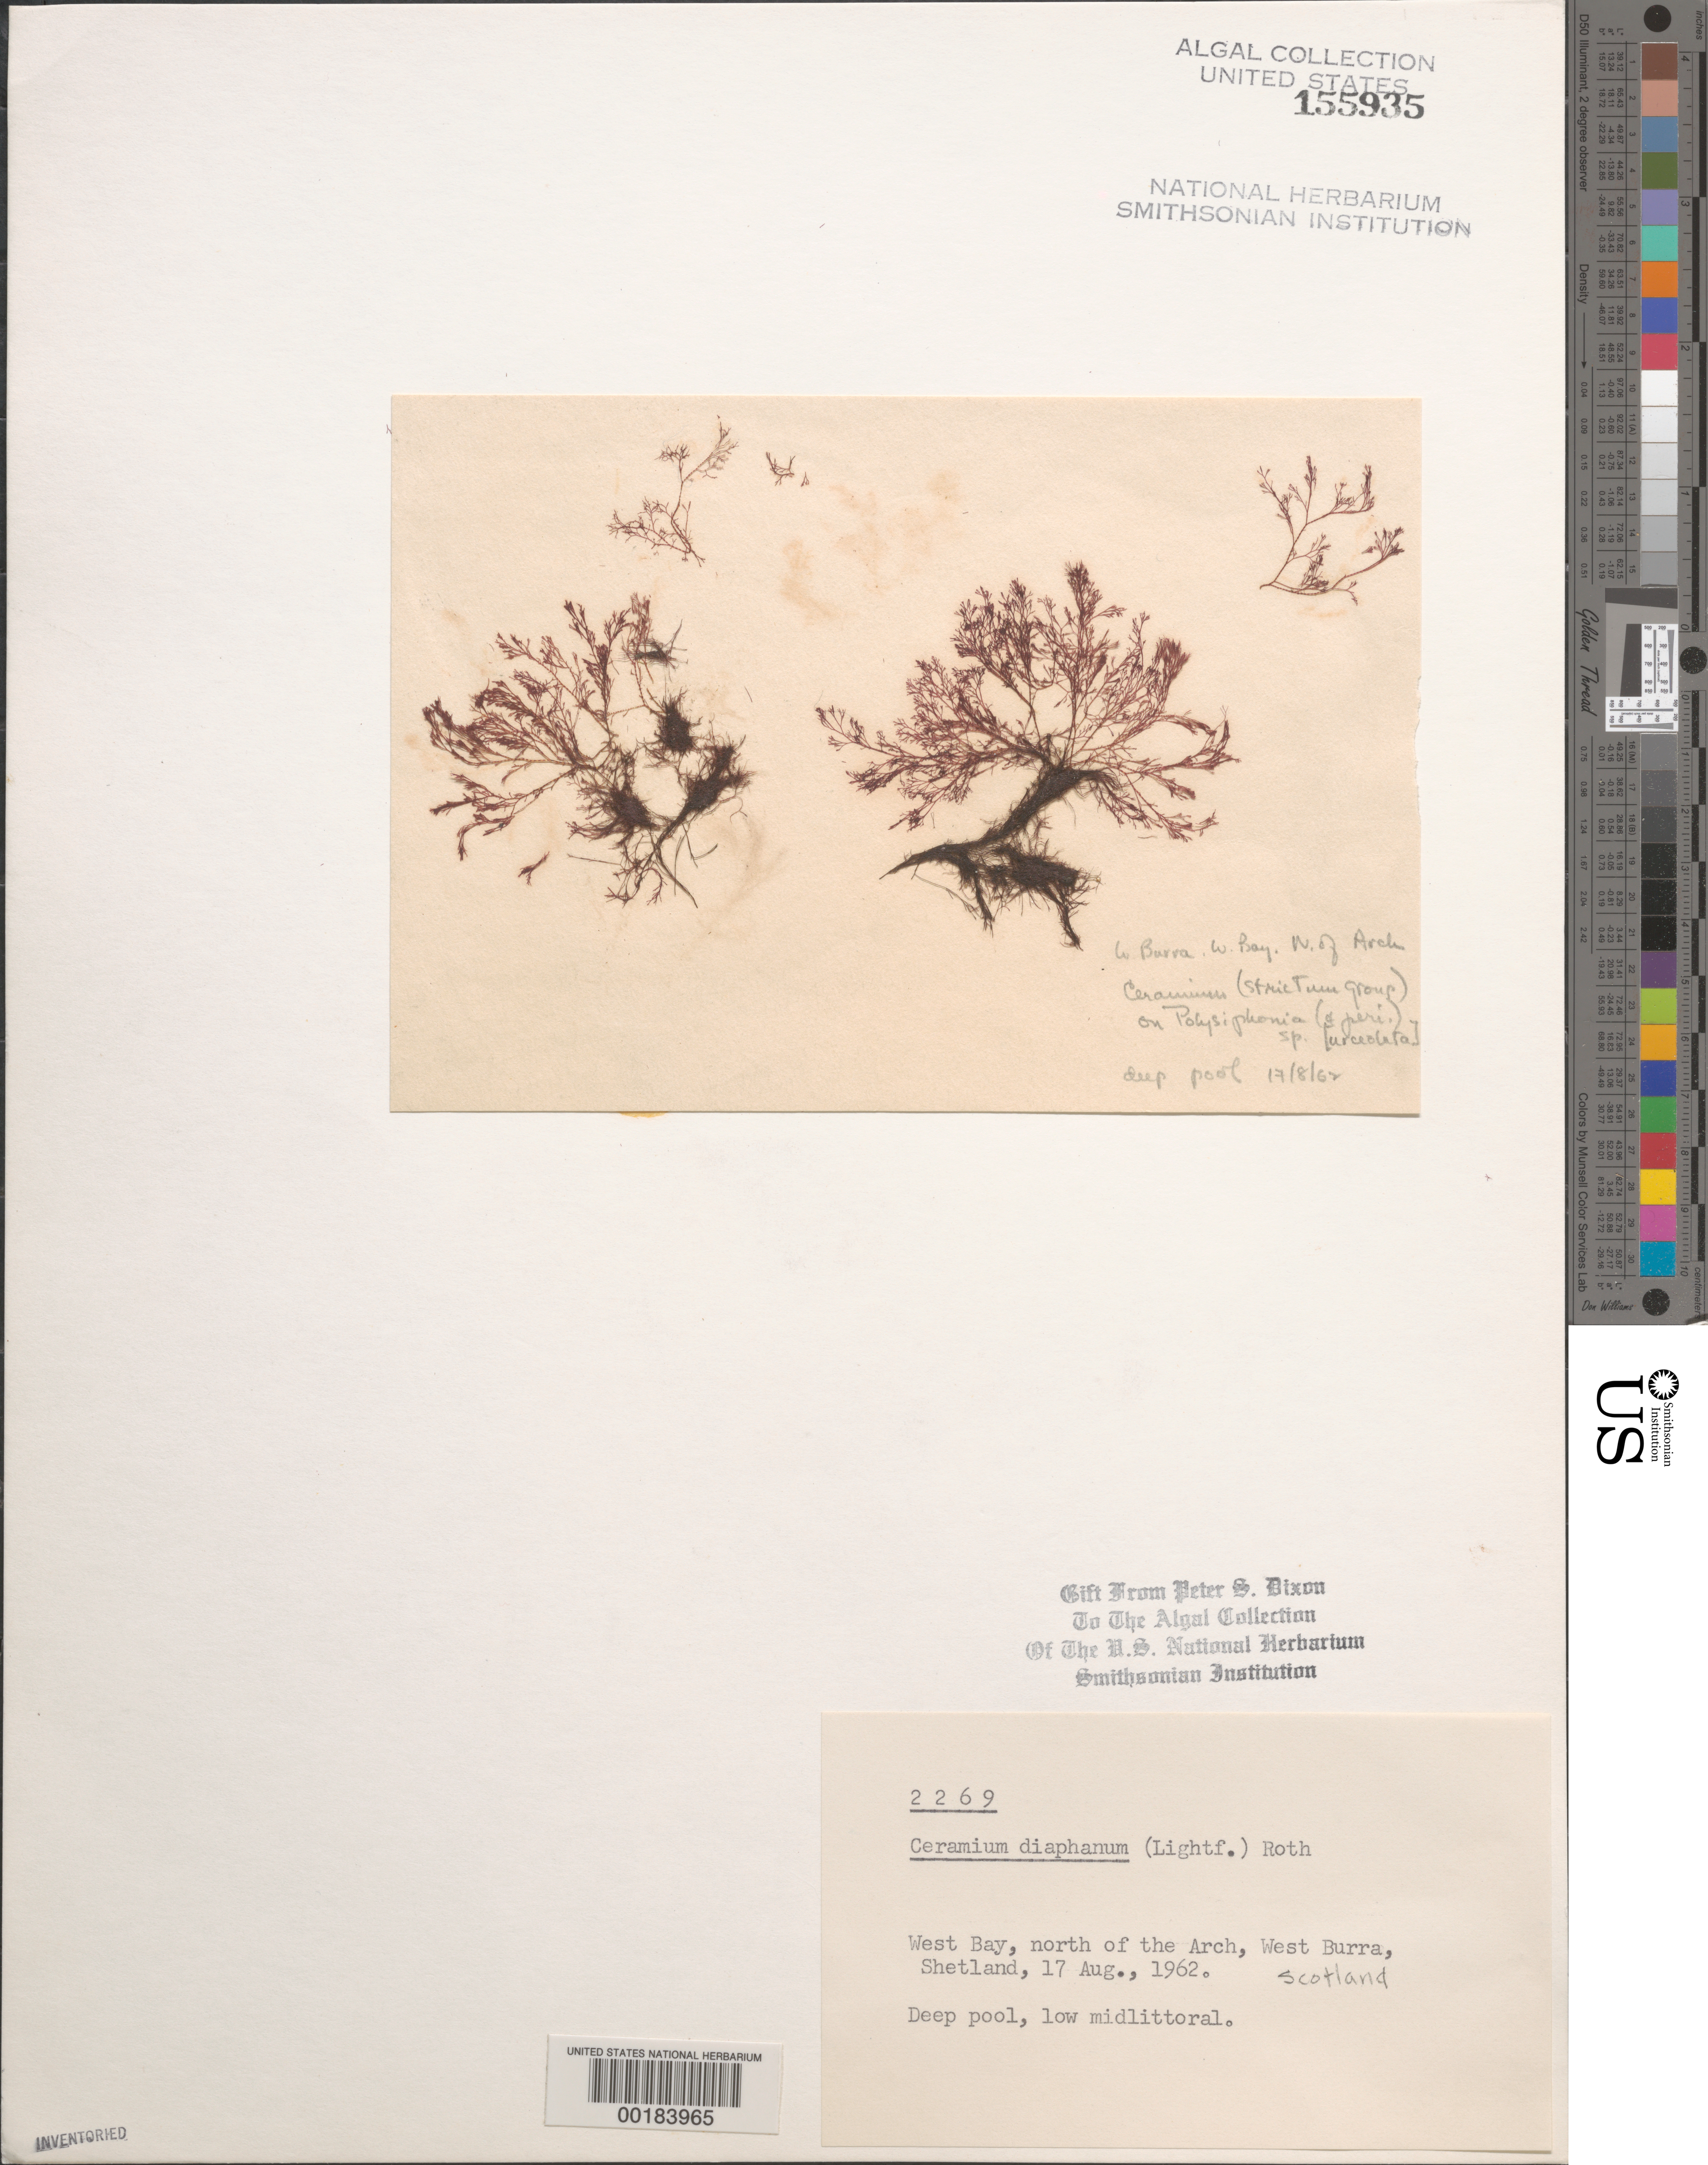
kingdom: Plantae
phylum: Rhodophyta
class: Florideophyceae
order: Ceramiales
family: Ceramiaceae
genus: Ceramium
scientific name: Ceramium diaphanum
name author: (Lightf.) Roth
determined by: Dixon, P. S.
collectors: P. S. Dixon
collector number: PSD 2269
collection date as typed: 17 Aug 1962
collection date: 1962-08-17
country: United Kingdom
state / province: Scotland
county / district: Shetland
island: West Burra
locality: West Bay, north of the Arch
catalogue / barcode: US 155935